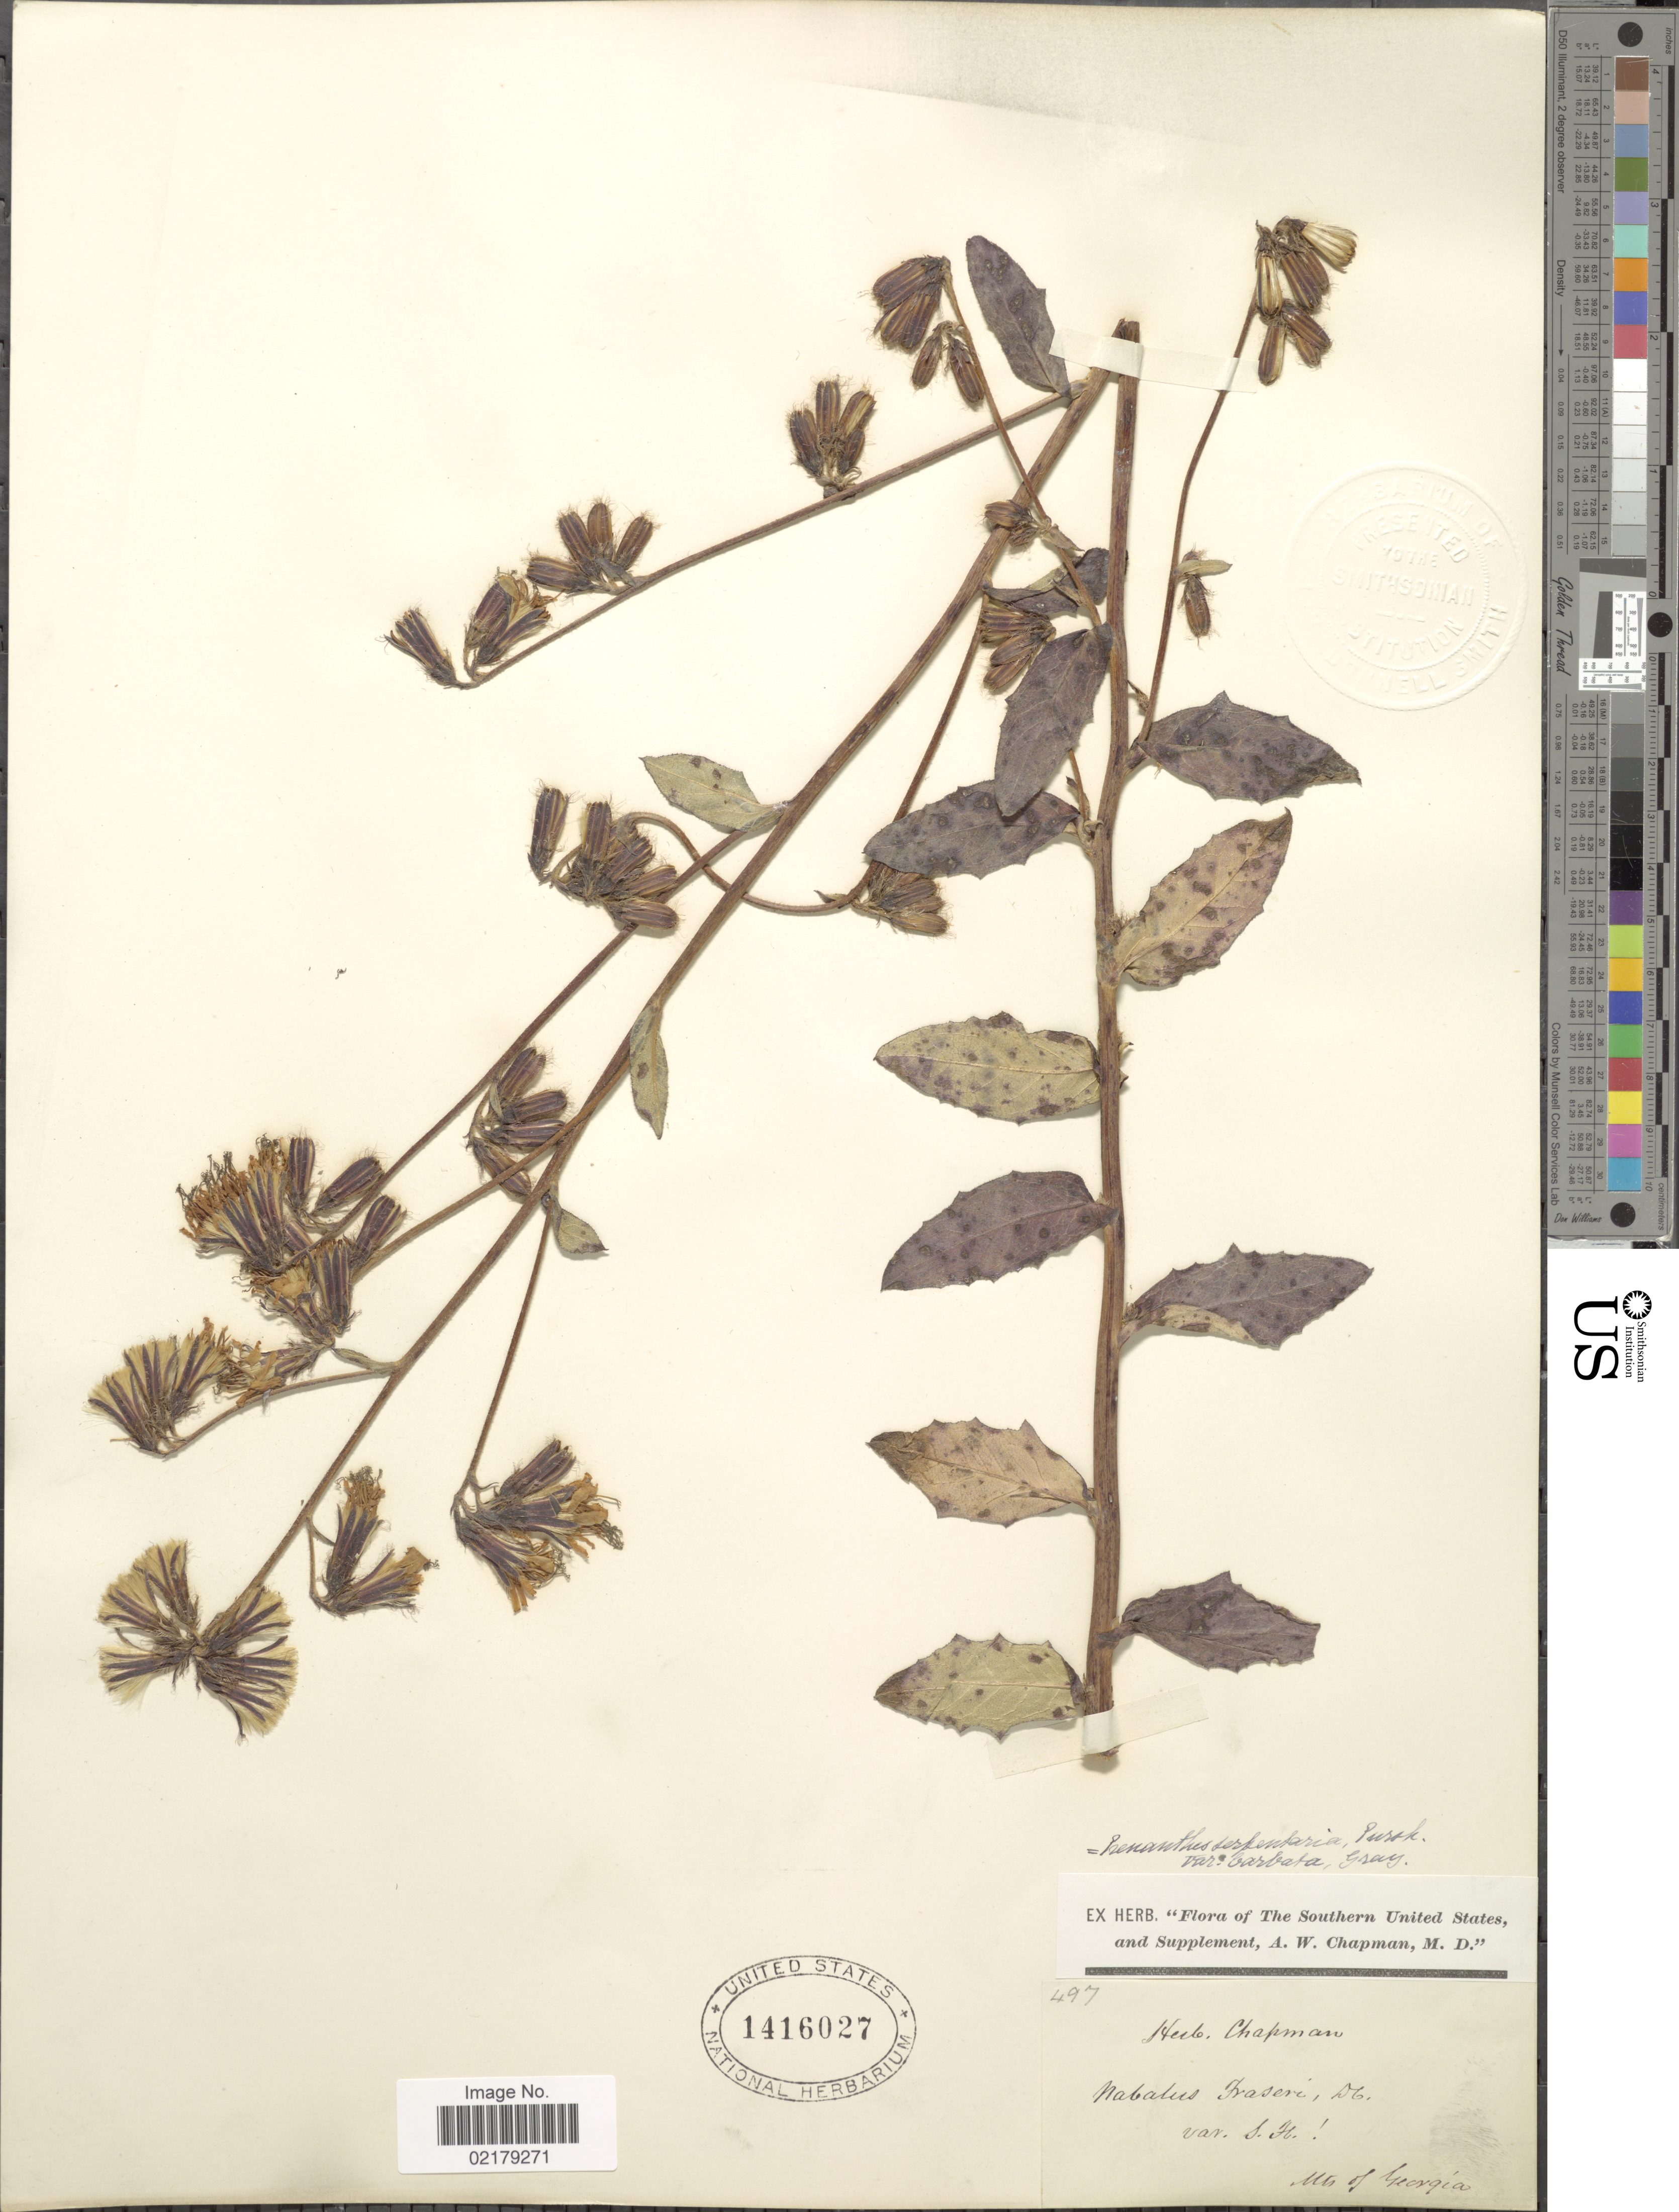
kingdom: Plantae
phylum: Tracheophyta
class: Magnoliopsida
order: Asterales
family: Asteraceae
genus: Nabalus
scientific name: Nabalus serpentarius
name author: (Pursh) Hook.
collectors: ex herb. Chapman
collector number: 497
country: United States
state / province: Georgia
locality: The Southern United States and Supplement, Mts of Georgia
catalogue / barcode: US 1416027